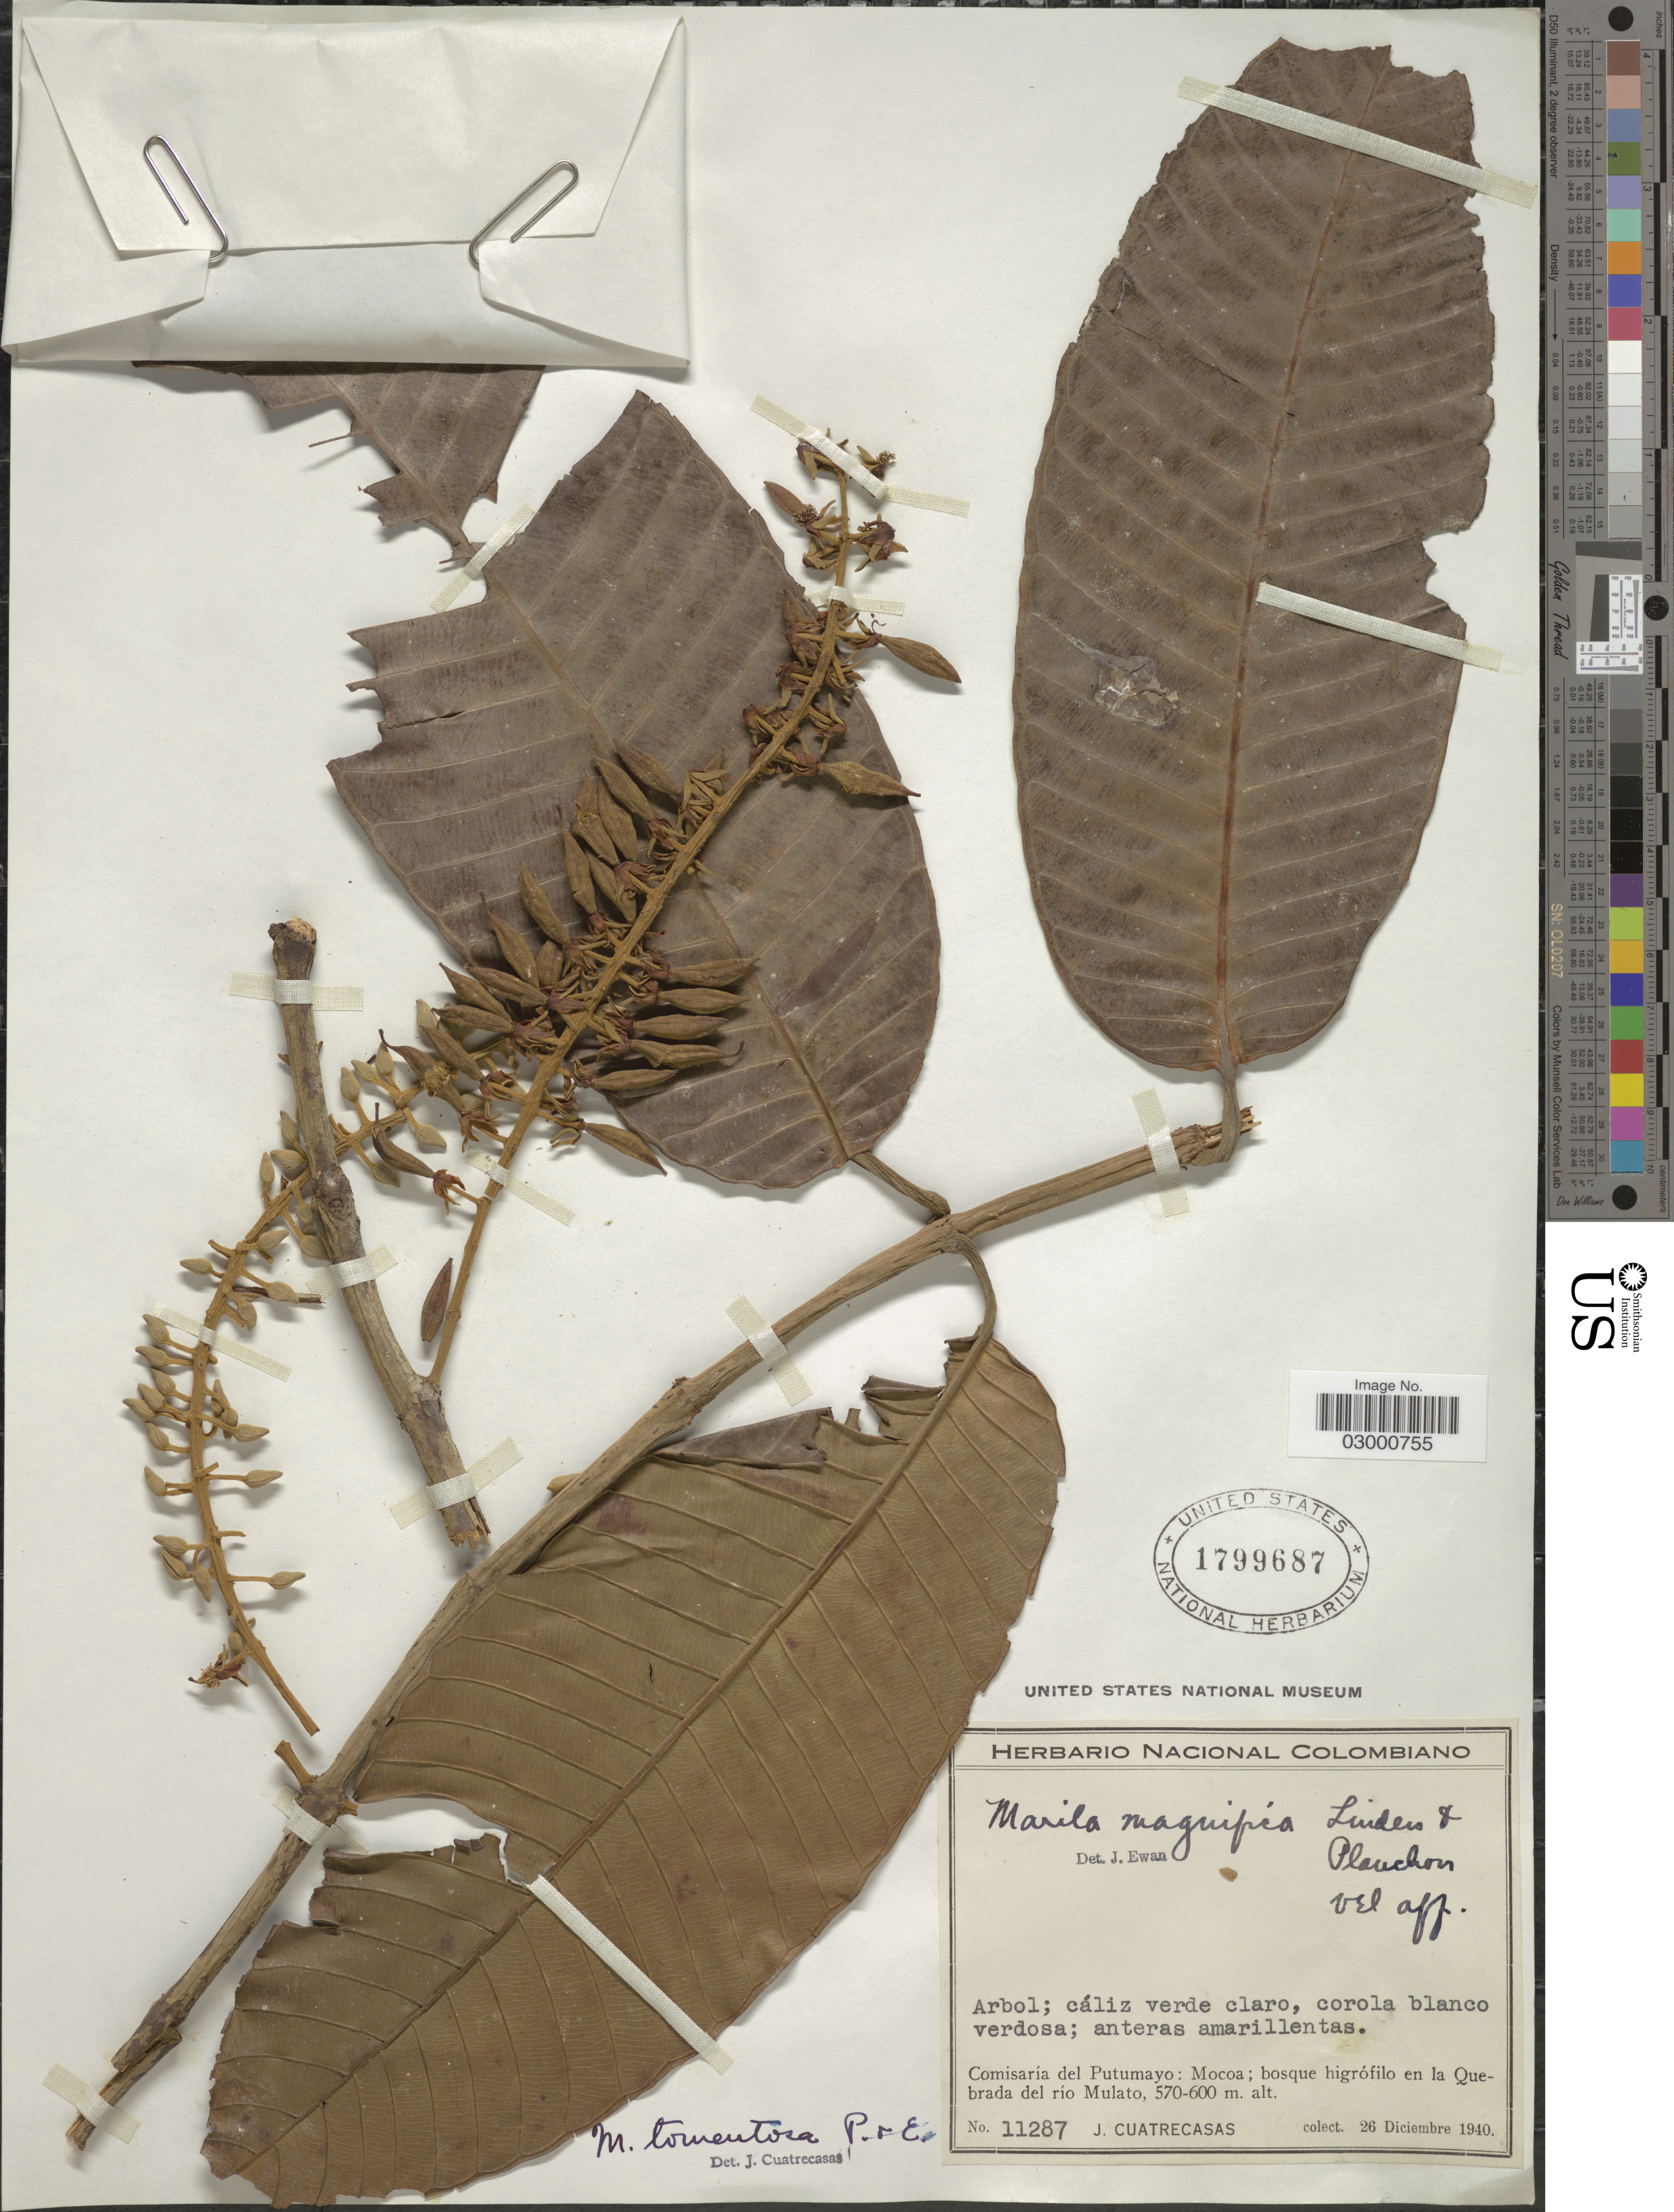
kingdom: Plantae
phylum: Tracheophyta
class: Magnoliopsida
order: Malpighiales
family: Calophyllaceae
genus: Marila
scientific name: Marila tomentosa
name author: Poepp.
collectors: J. Cuatrecasas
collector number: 11287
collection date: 1940-12-26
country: Colombia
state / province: Putumayo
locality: Comisaría del Putumayo: Mocoa; bosque higrófilo en la Quebrada del río Mulato.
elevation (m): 570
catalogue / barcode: US 1799687